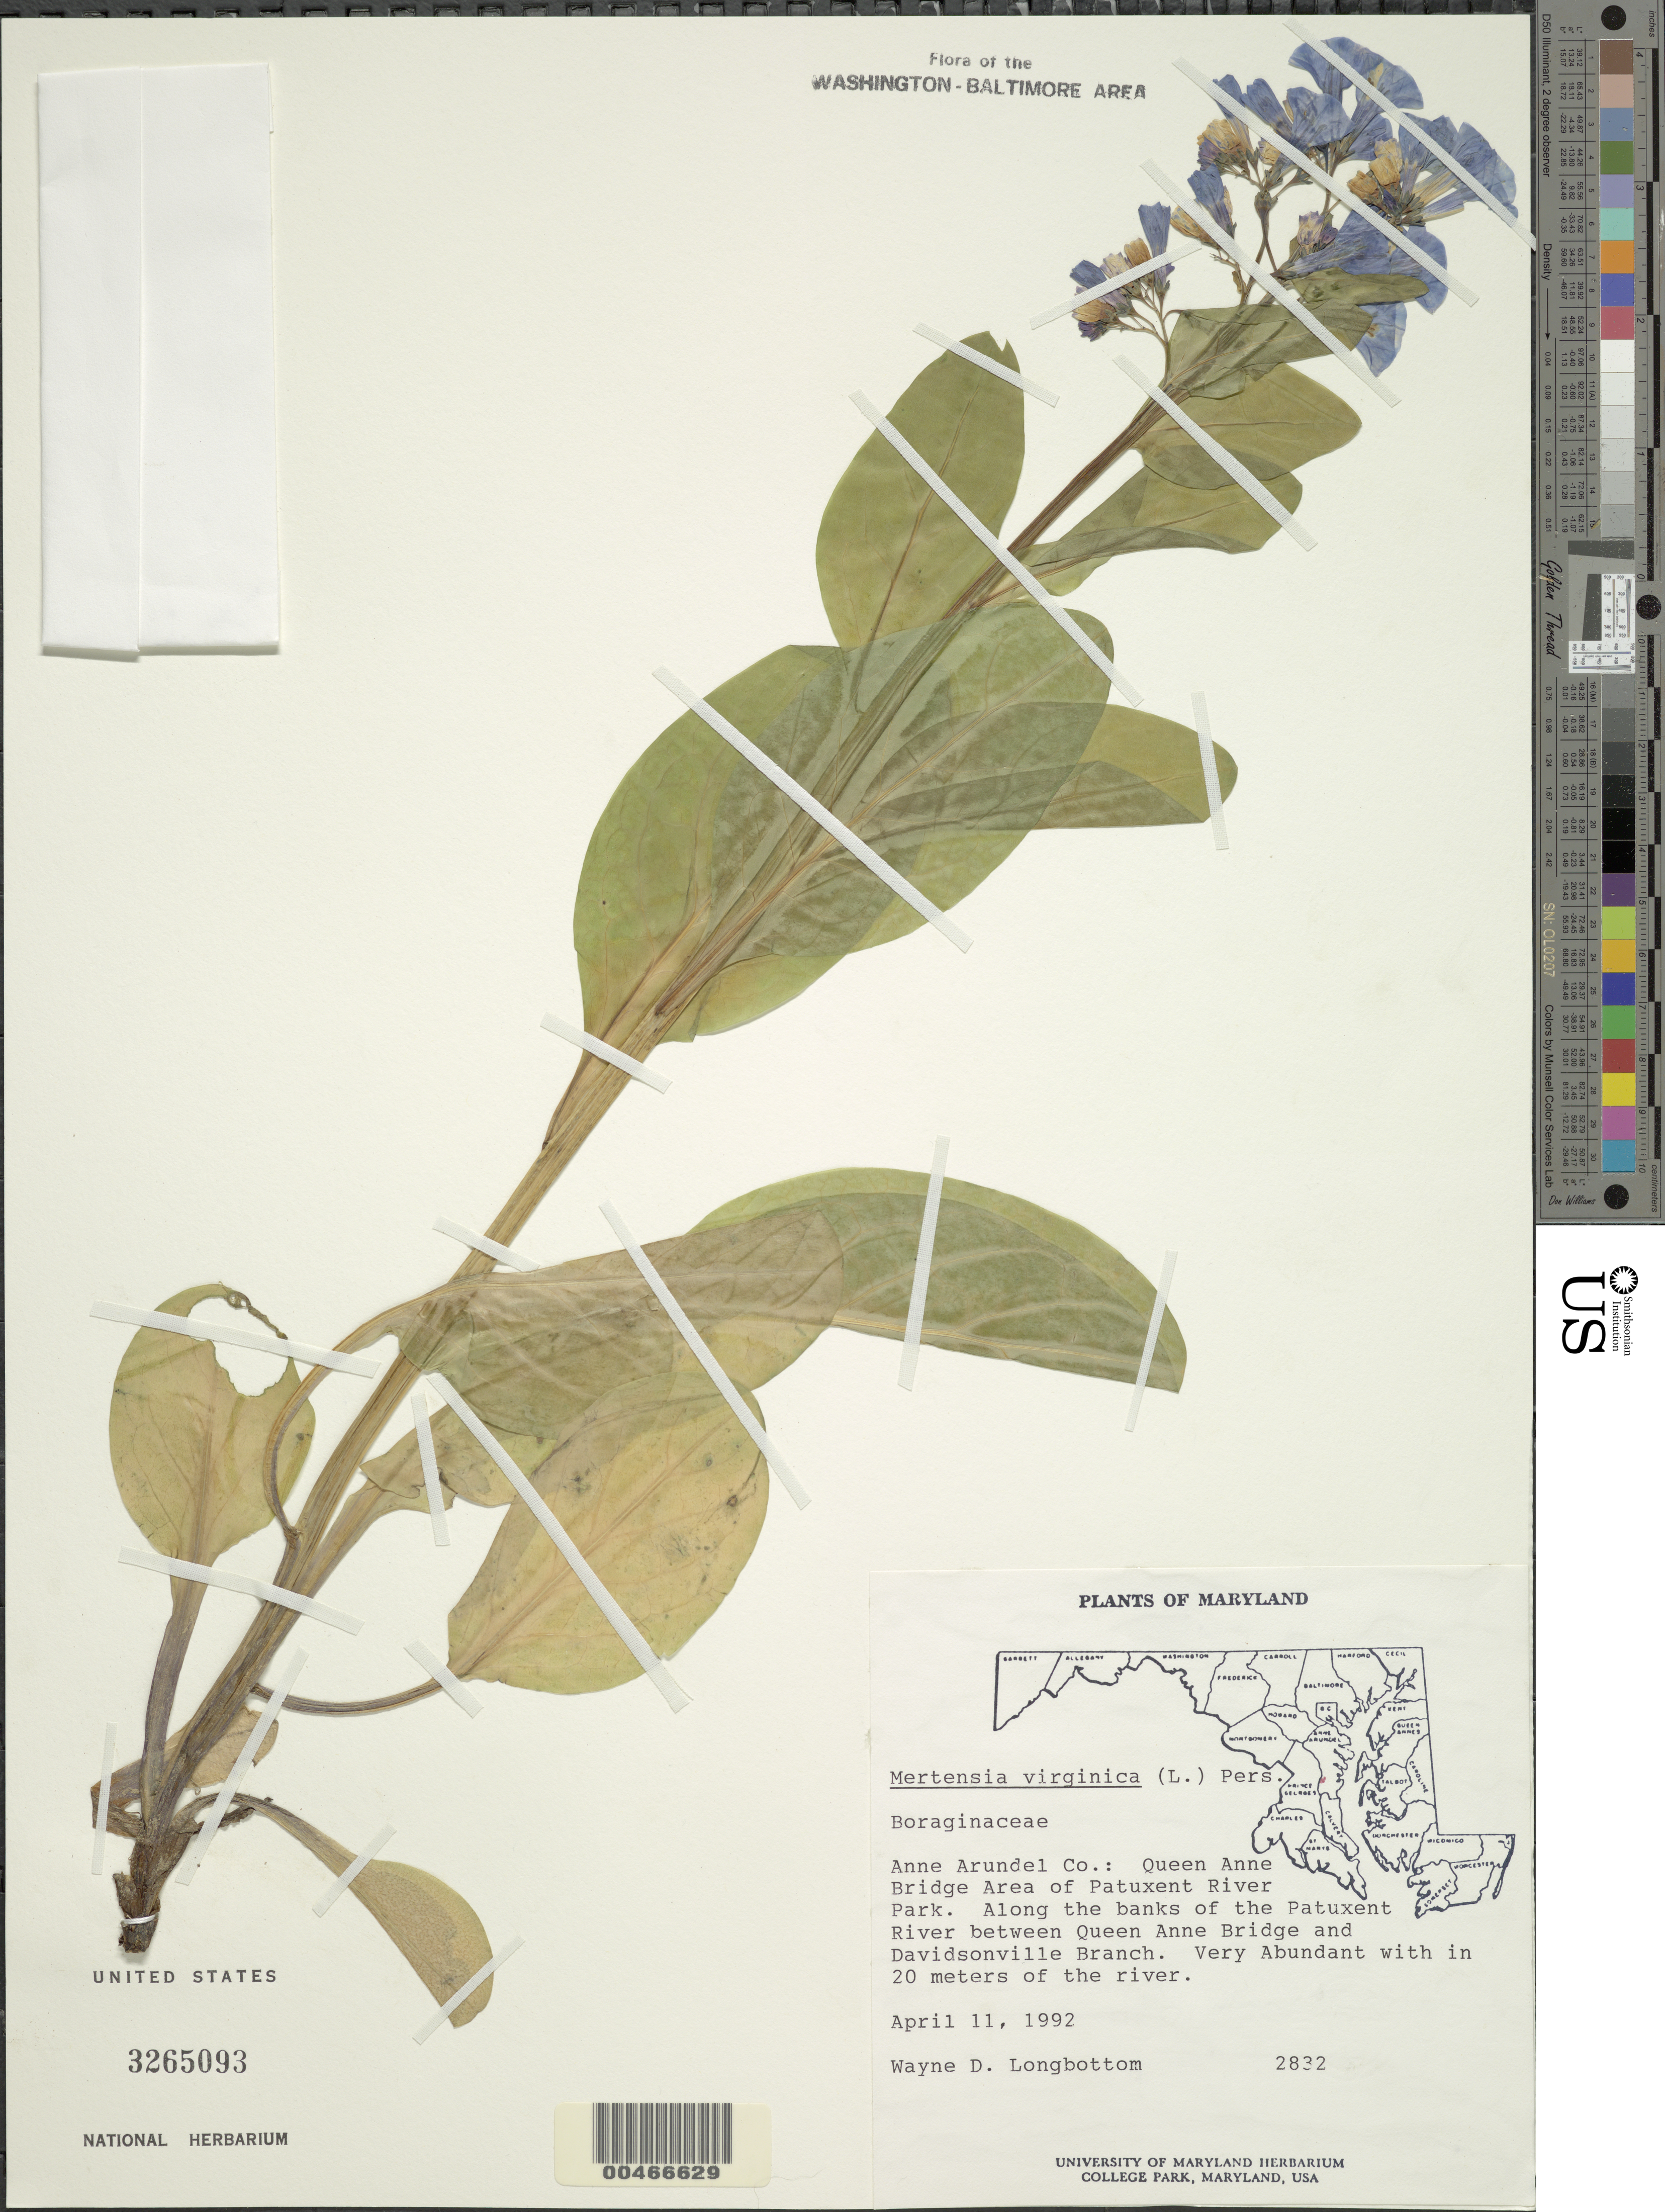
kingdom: Plantae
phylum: Tracheophyta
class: Magnoliopsida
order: Boraginales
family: Boraginaceae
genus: Mertensia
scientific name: Mertensia virginica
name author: (L.) Pers. ex Link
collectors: W. D. Longbottom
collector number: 2832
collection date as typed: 11 Apr 1992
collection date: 1992-04-11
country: United States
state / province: Maryland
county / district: Anne Arundel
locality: Queen Anne Bridge area of Patuxent River Park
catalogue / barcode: US 3265093